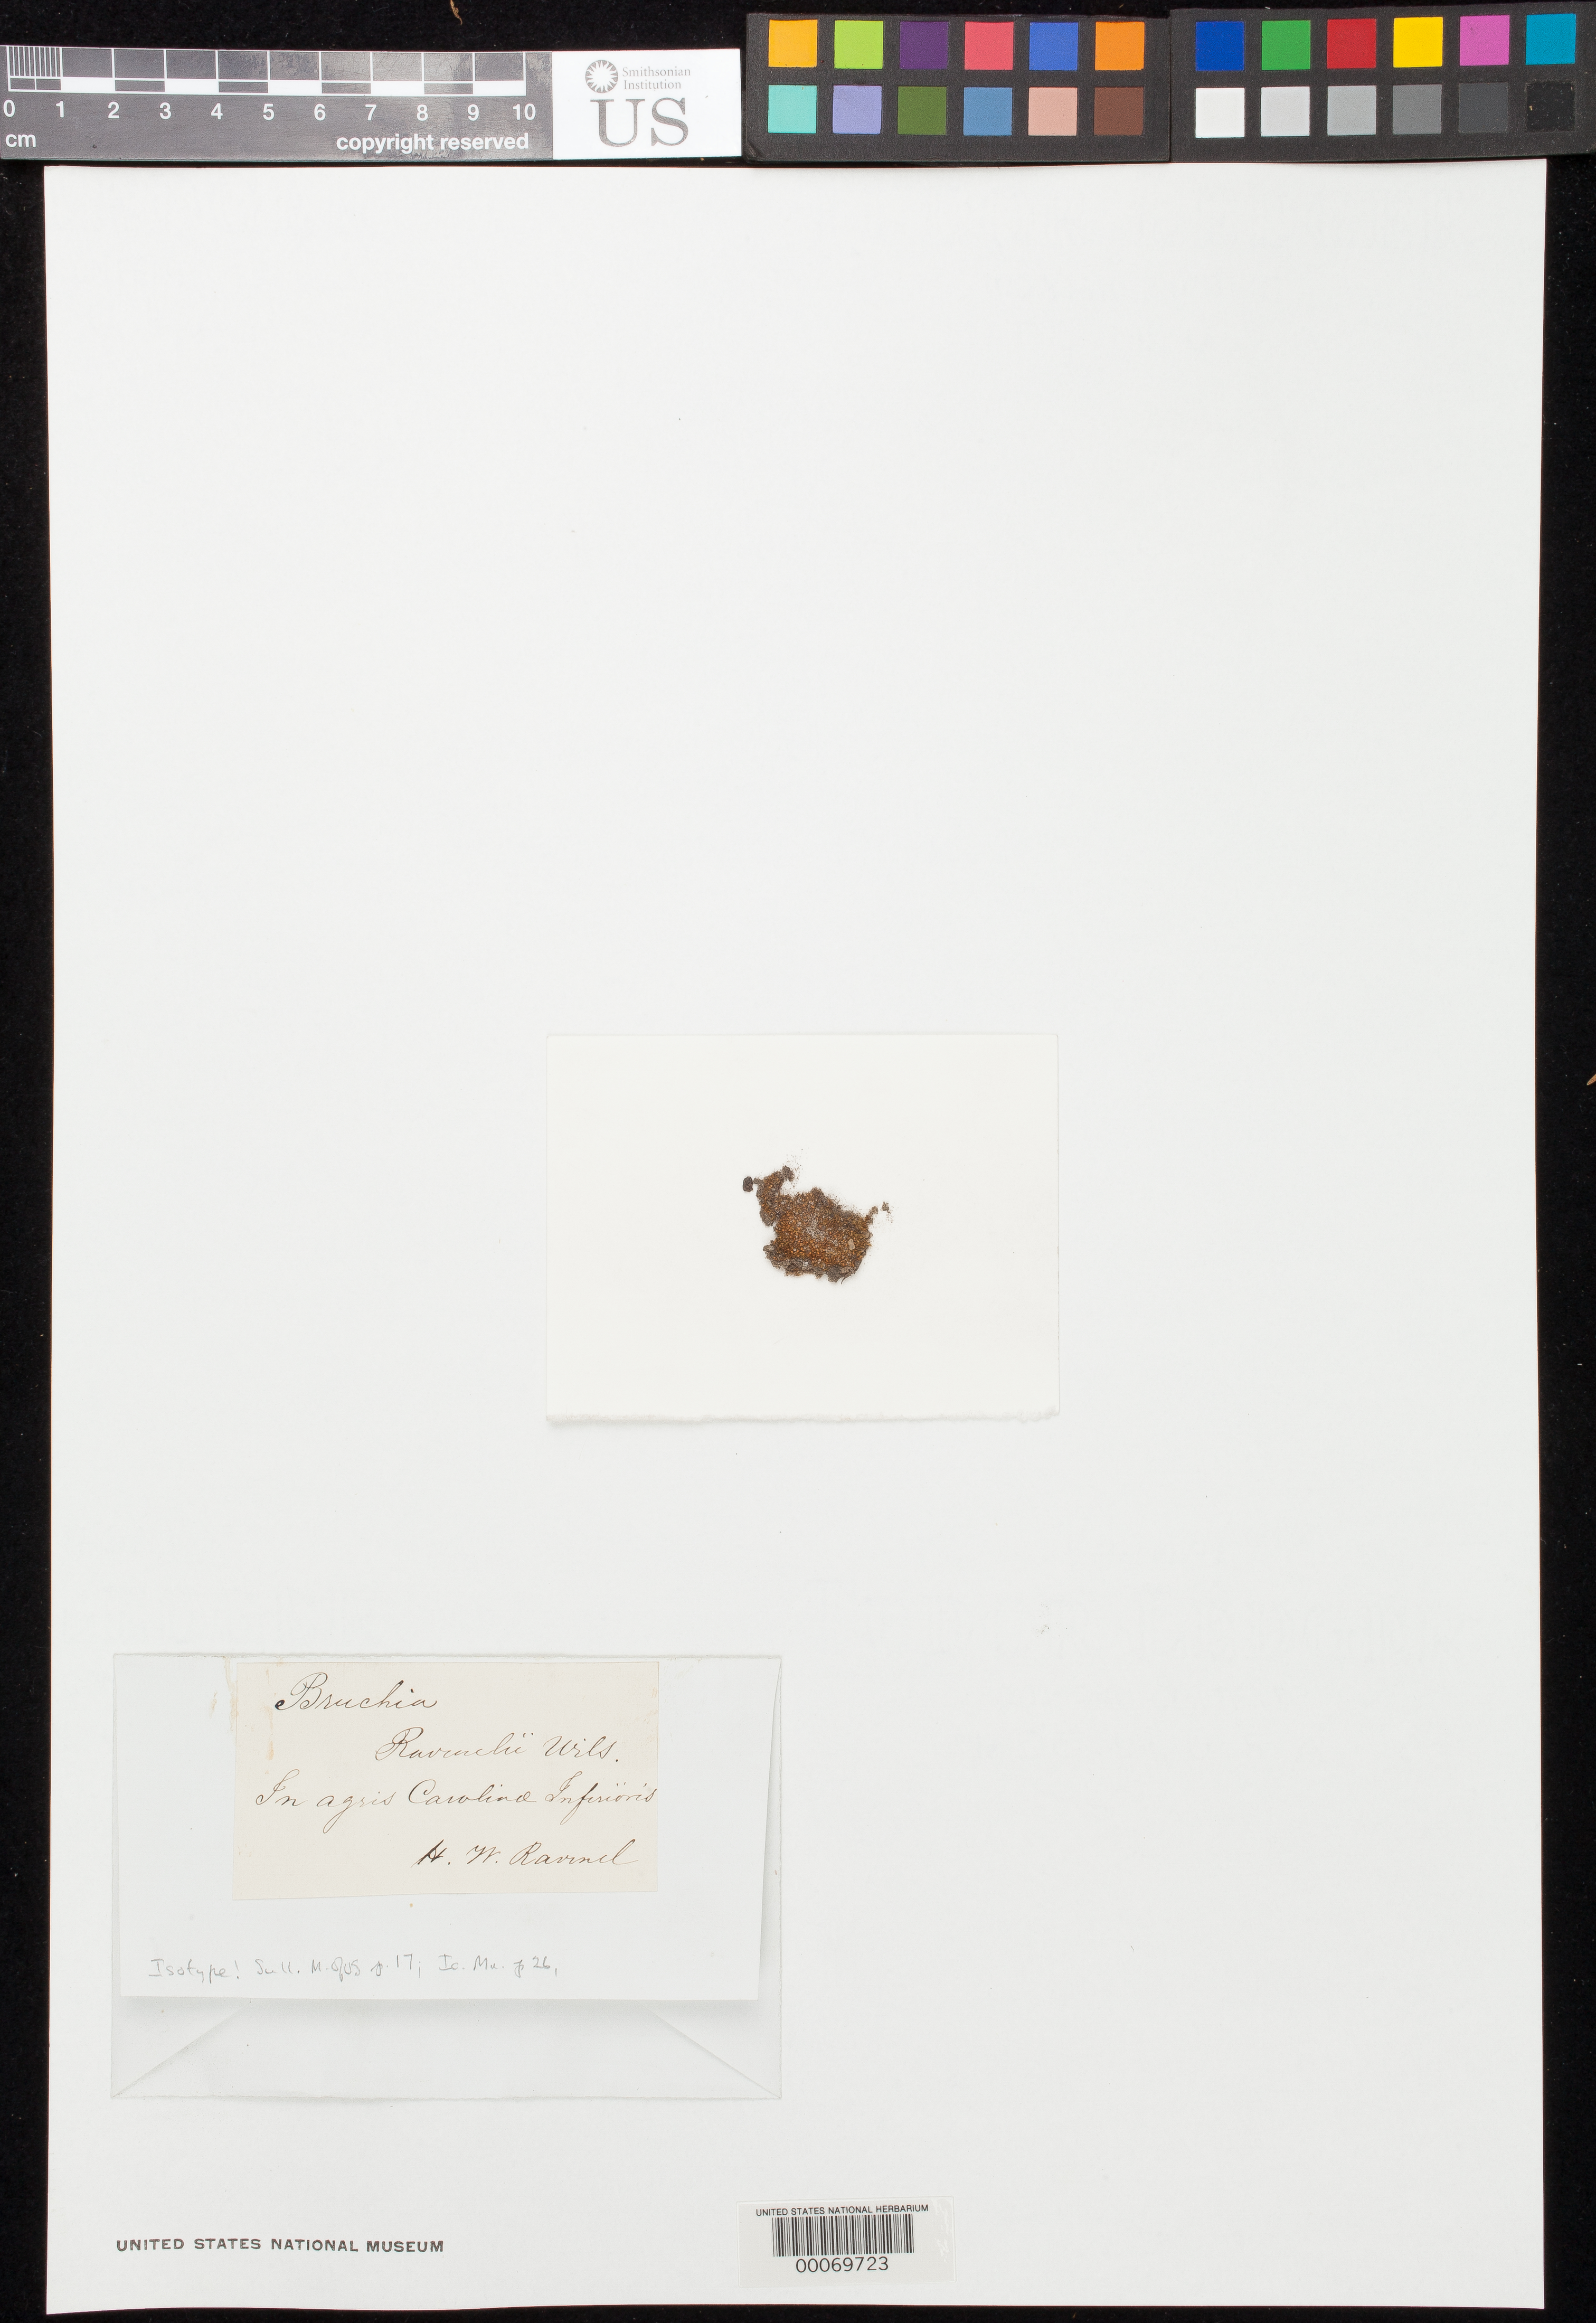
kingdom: Plantae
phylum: Bryophyta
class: Bryopsida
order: Dicranales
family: Bruchiaceae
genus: Bruchia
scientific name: Bruchia ravenelii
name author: Wilson ex Sull.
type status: Isotype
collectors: H. Ravenel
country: United States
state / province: South Carolina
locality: Santee Canal.